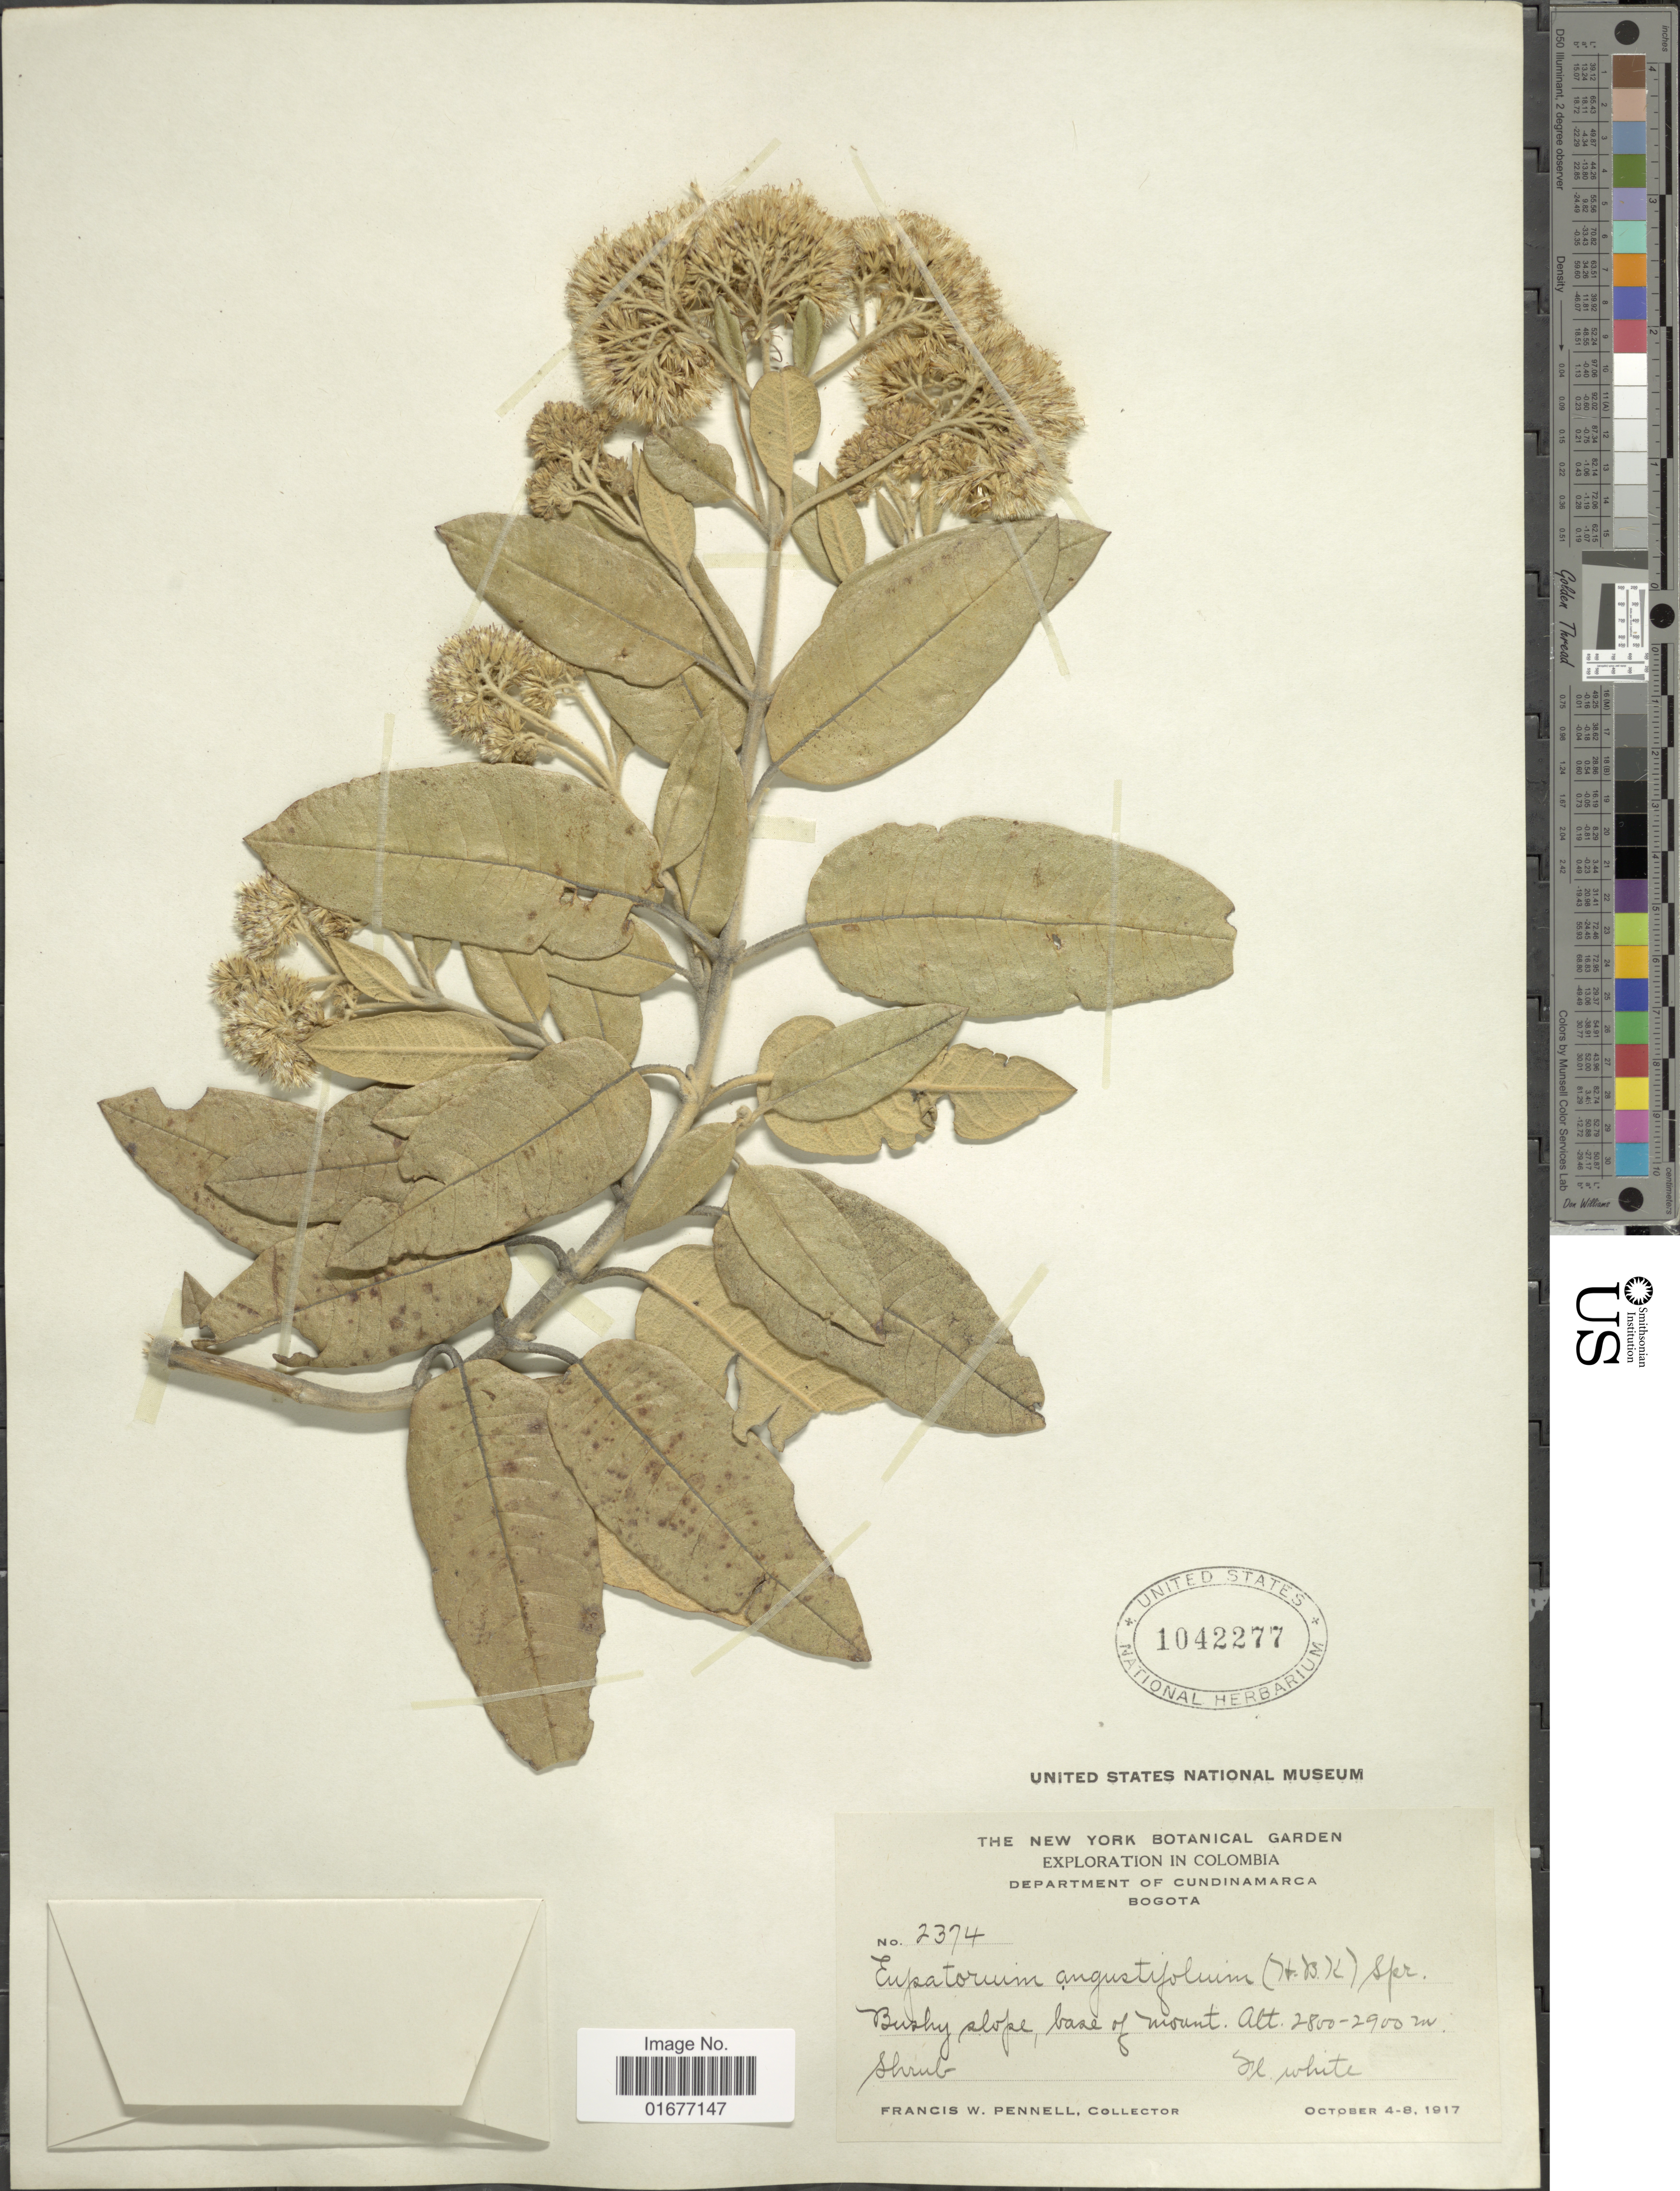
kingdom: Plantae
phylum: Tracheophyta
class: Magnoliopsida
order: Asterales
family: Asteraceae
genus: Ageratina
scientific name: Ageratina angustifolia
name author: (Kunth) R.M. King & H. Rob.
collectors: F. W. Pennell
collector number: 2374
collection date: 1917-10-04/1917-10-08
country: Colombia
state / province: Cundinamarca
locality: Base of mount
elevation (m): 2800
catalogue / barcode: US 1042277